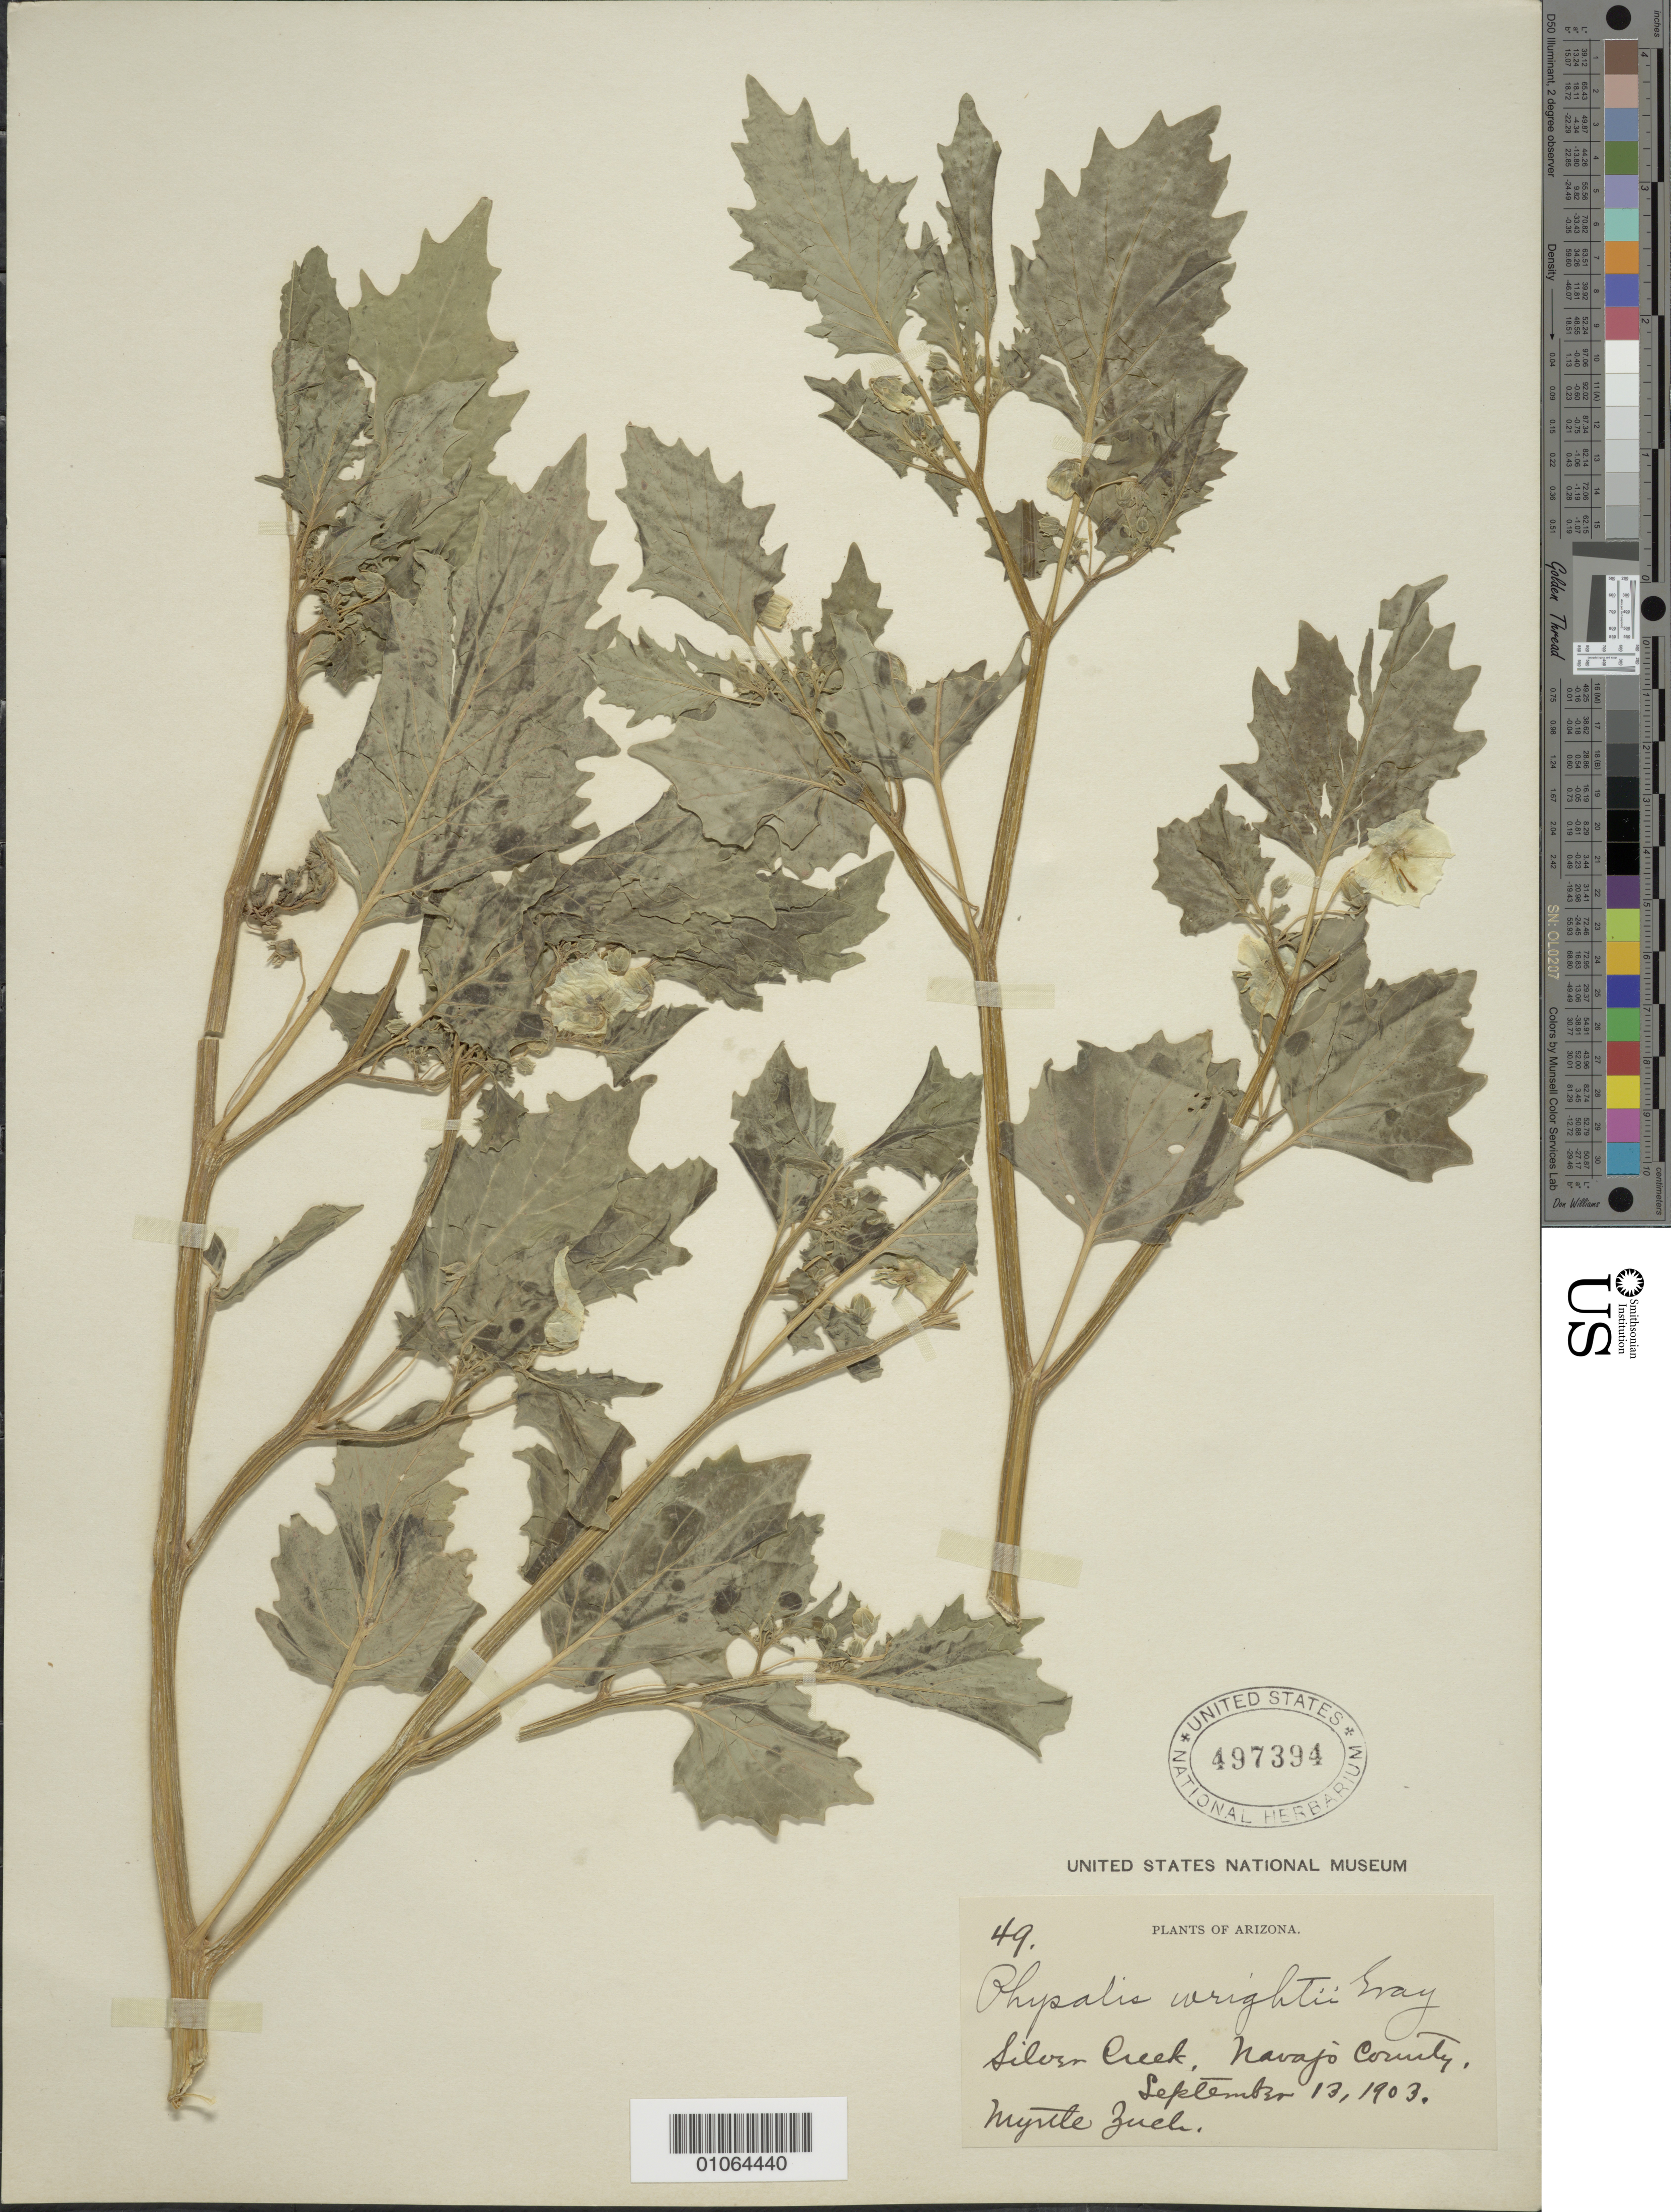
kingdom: Plantae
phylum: Tracheophyta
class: Magnoliopsida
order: Solanales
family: Solanaceae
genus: Physalis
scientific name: Physalis acutifolia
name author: (Miers) Sandwith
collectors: M. Zuck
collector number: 49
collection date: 1903-09-13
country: United States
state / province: Arizona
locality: Silver Creek, Navajo County.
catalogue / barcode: US 497394